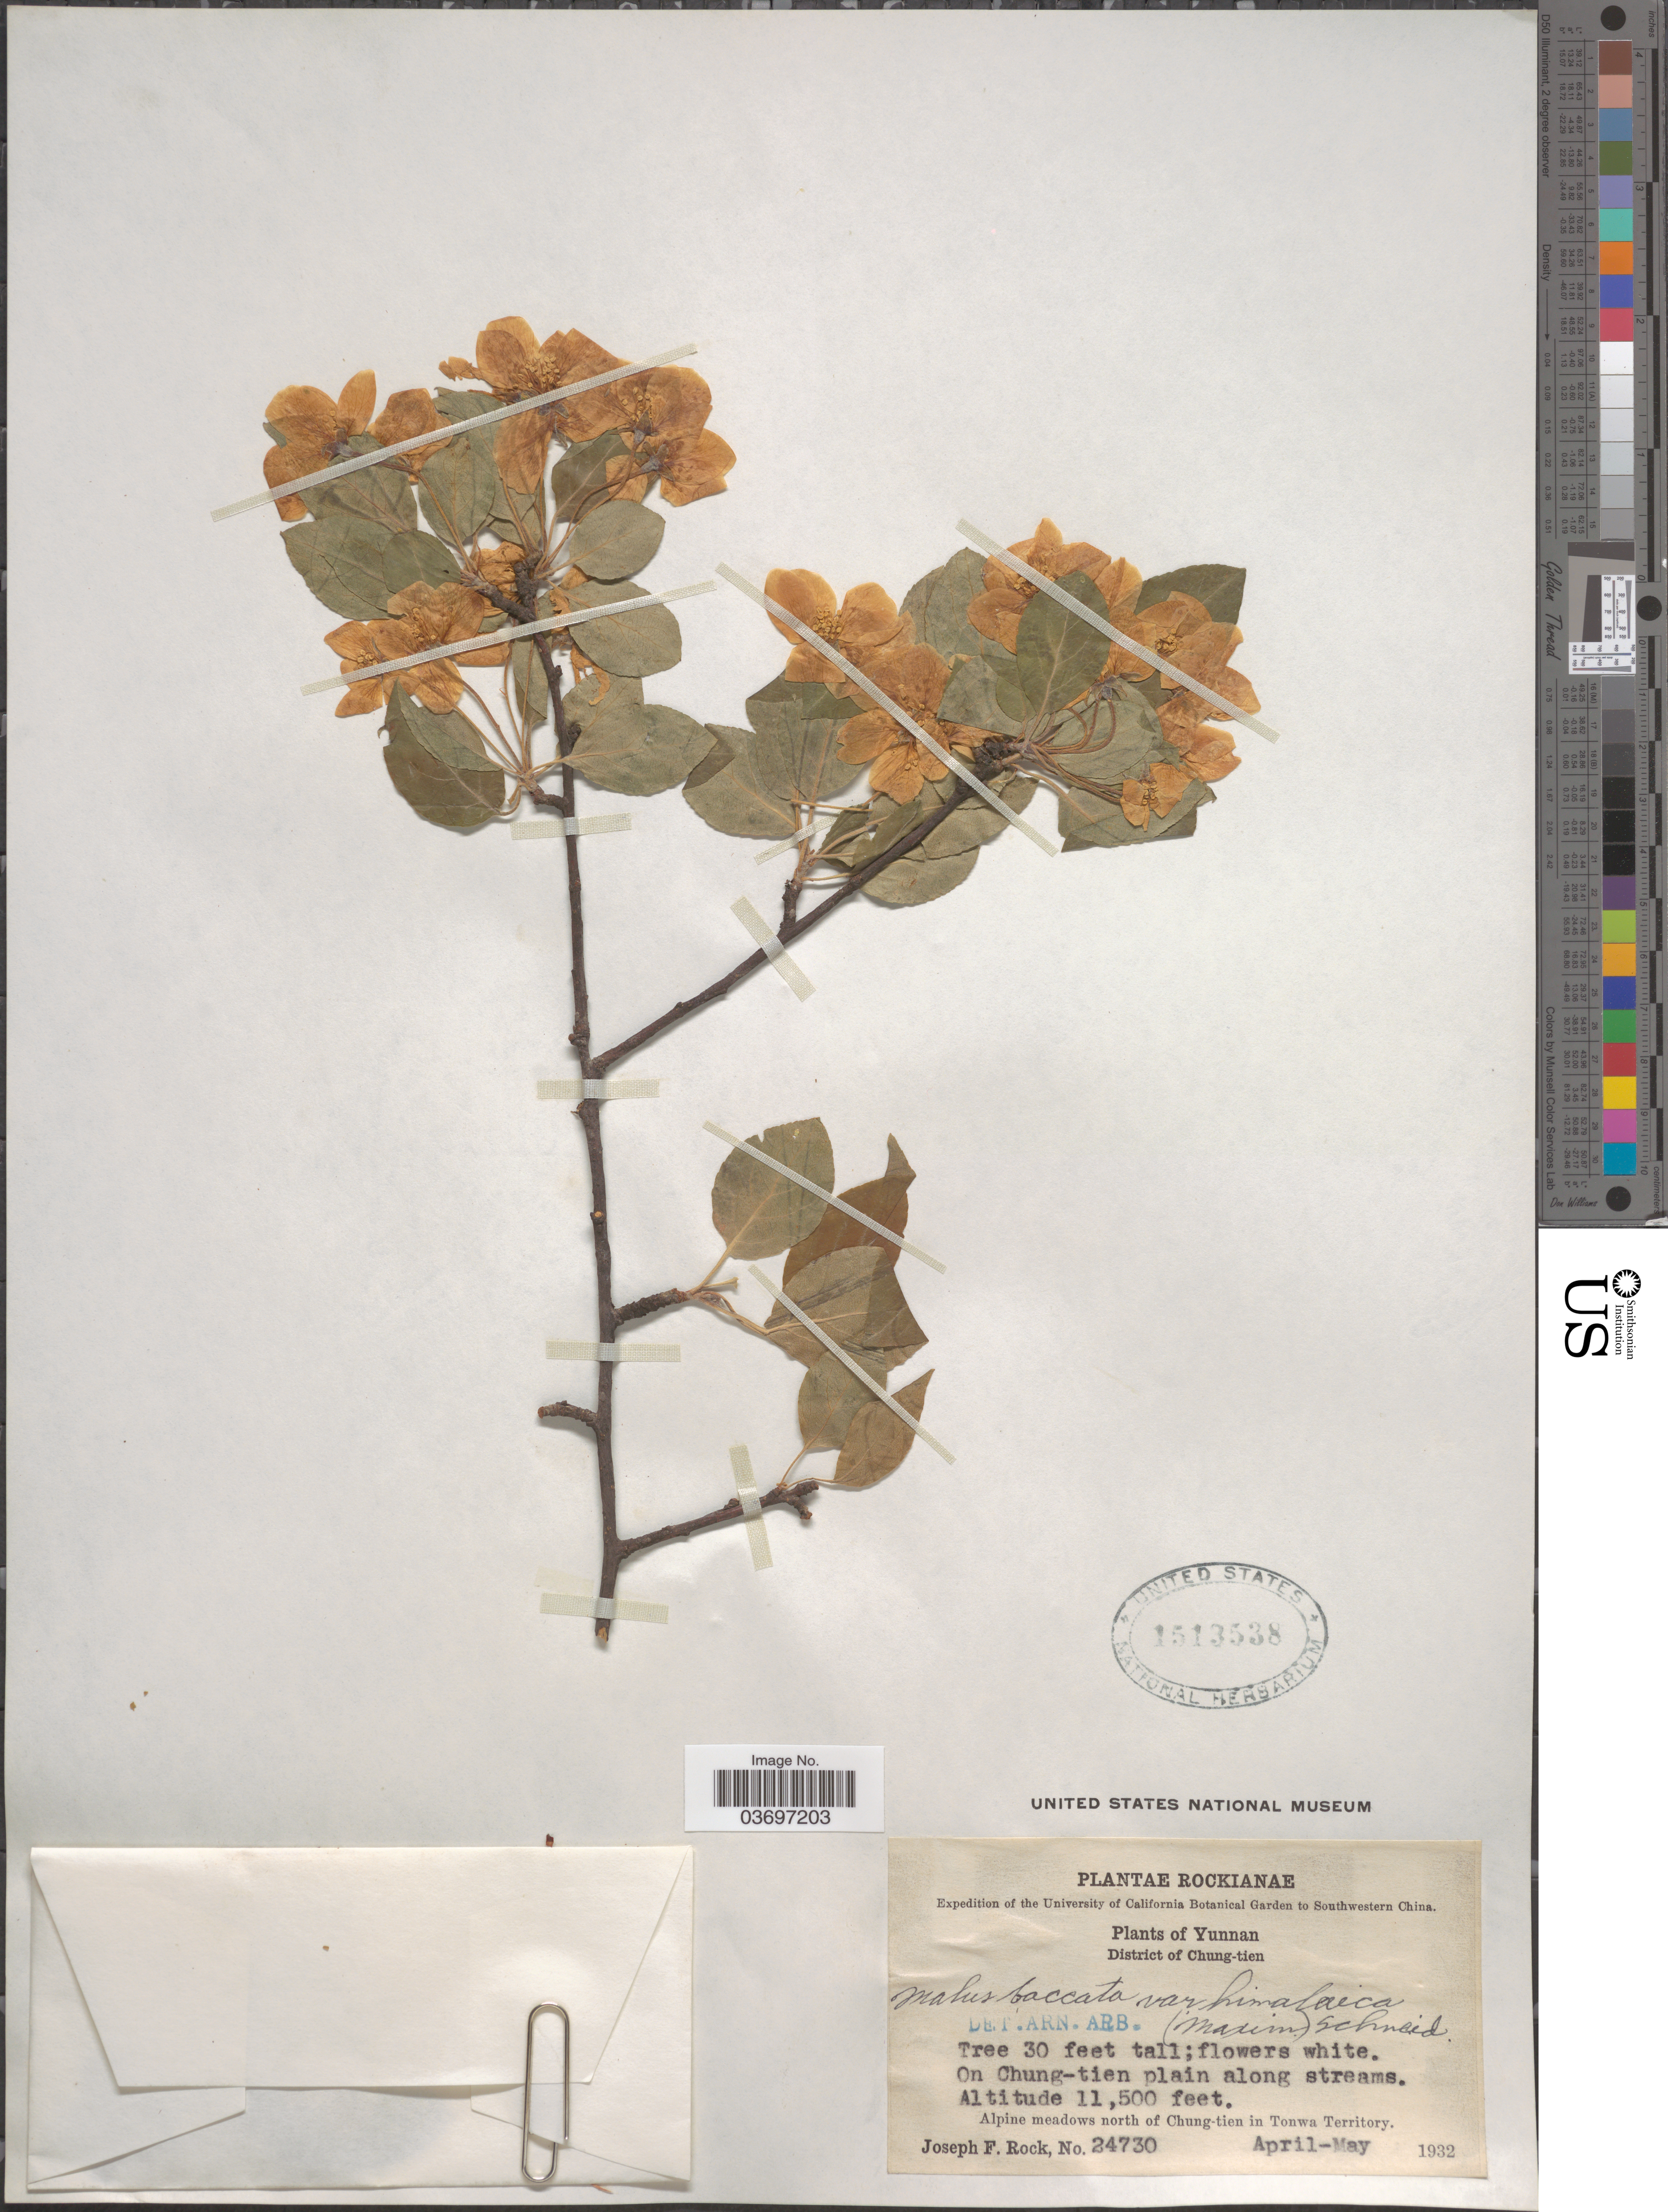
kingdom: Plantae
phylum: Tracheophyta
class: Magnoliopsida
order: Rosales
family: Rosaceae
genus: Malus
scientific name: Malus baccata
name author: (L.) Borkh.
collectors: J. F. Rock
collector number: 24730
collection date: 1932-04/1932-05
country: China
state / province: Yunnan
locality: Southwestern China. District of Chun-tien. On Chung-tien plain along streams. Alpine meadows north of Chung-tien in Tonwa Territory.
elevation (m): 3505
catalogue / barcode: US 1513538